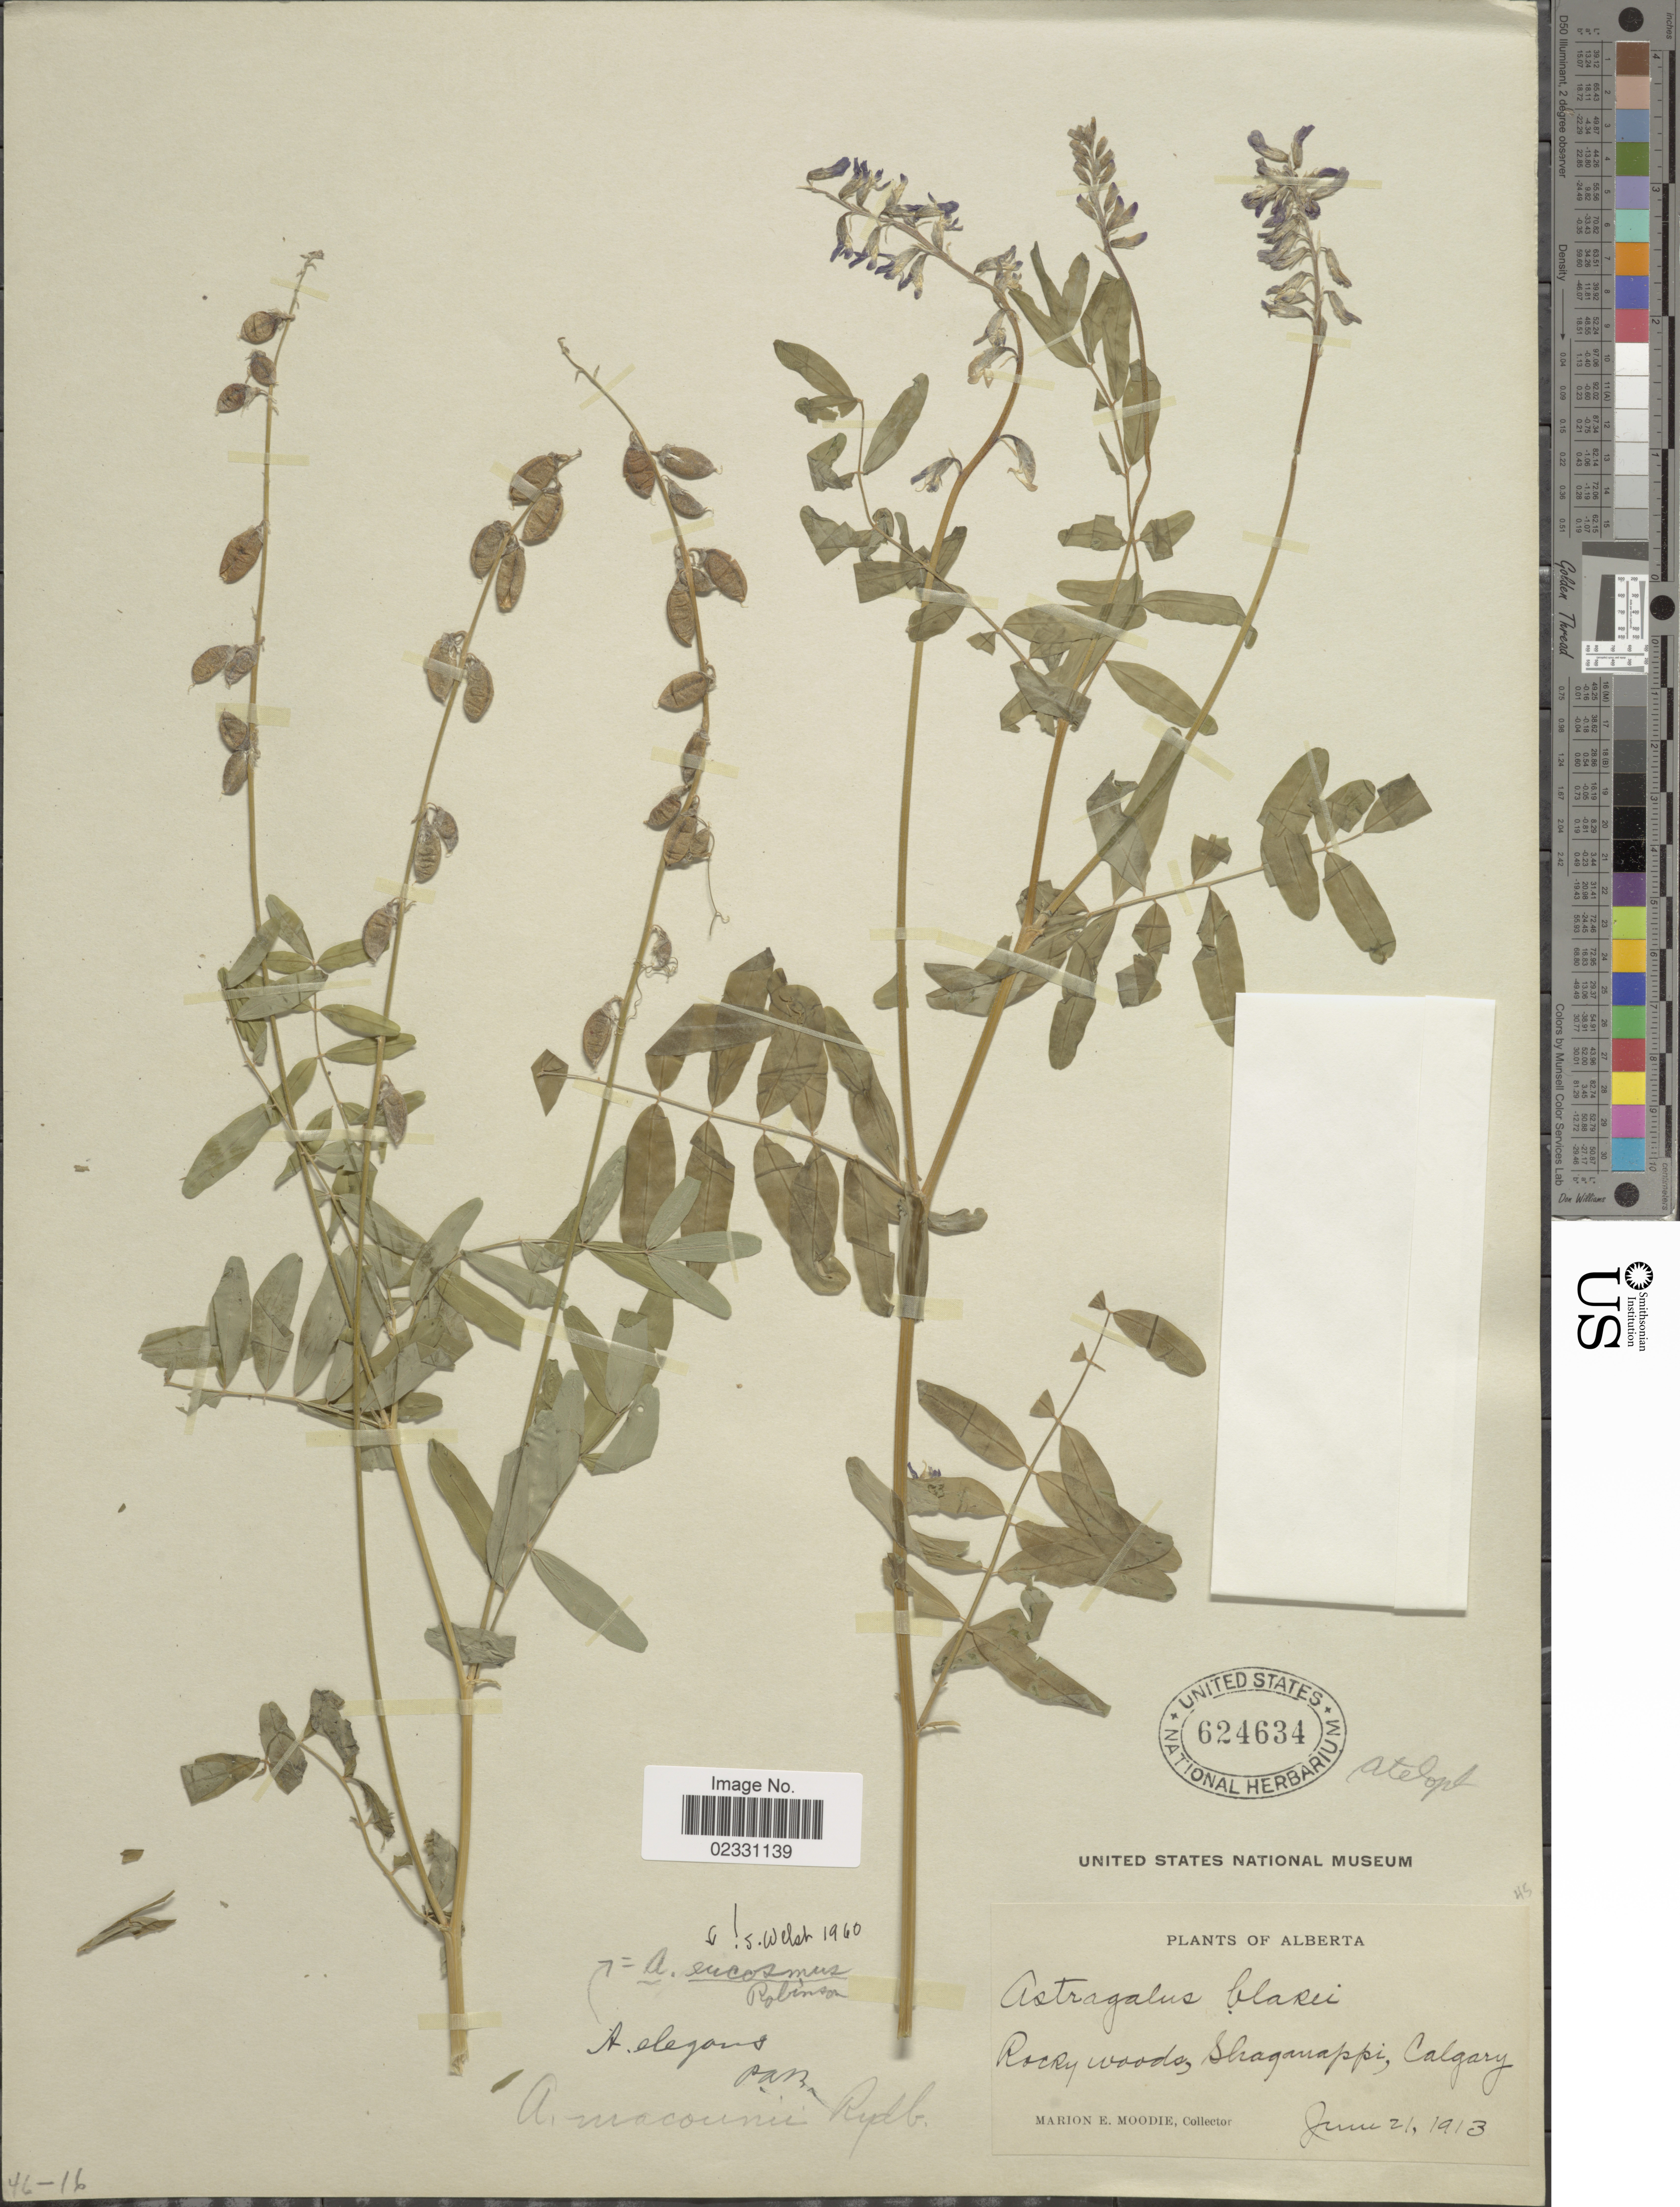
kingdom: Plantae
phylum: Tracheophyta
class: Magnoliopsida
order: Fabales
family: Fabaceae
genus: Astragalus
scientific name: Astragalus eucosmus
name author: B.L. Rob.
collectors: M. E. Moodie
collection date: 1913-06-21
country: Canada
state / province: Alberta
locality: Shaganappi, Calgary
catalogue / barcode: US 624634